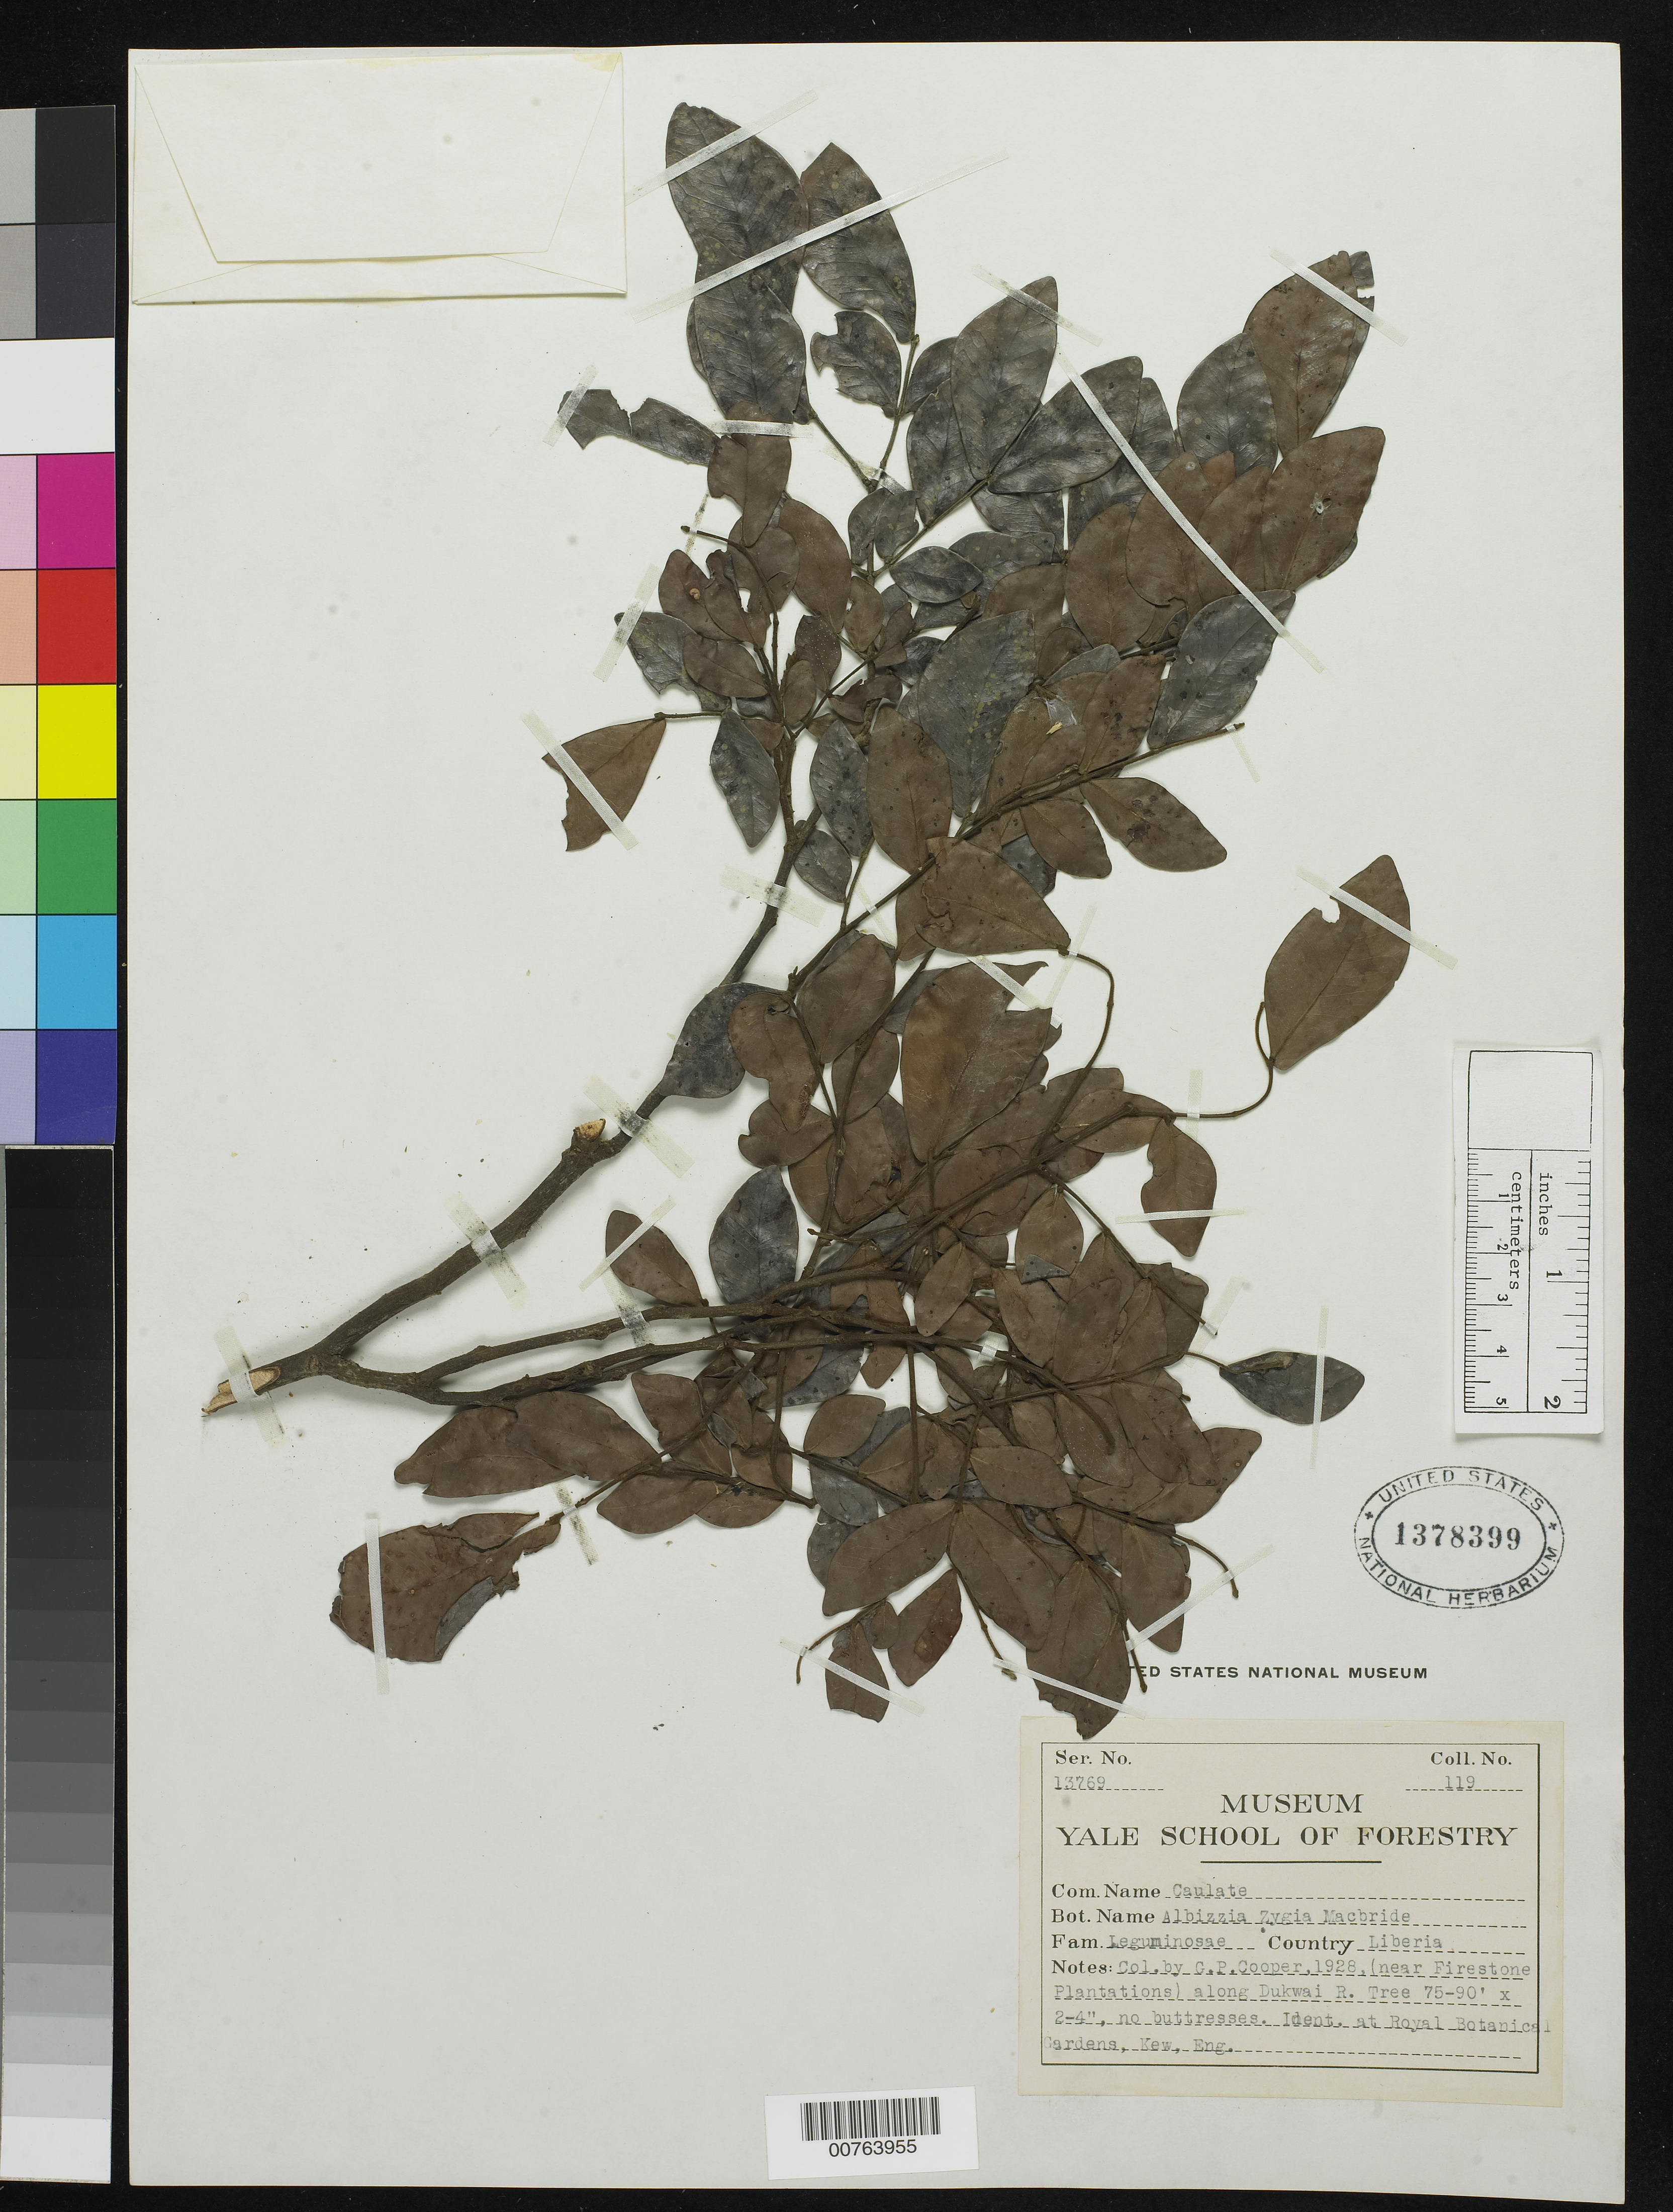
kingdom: Plantae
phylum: Tracheophyta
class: Magnoliopsida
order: Fabales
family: Fabaceae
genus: Albizia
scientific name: Albizia zygia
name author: (DC.) J.F. Macbr.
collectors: G. Cooper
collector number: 119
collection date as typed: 1928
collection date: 1928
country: Liberia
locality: (near Firestone Plantations) along Dukwai River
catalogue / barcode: US 1378399